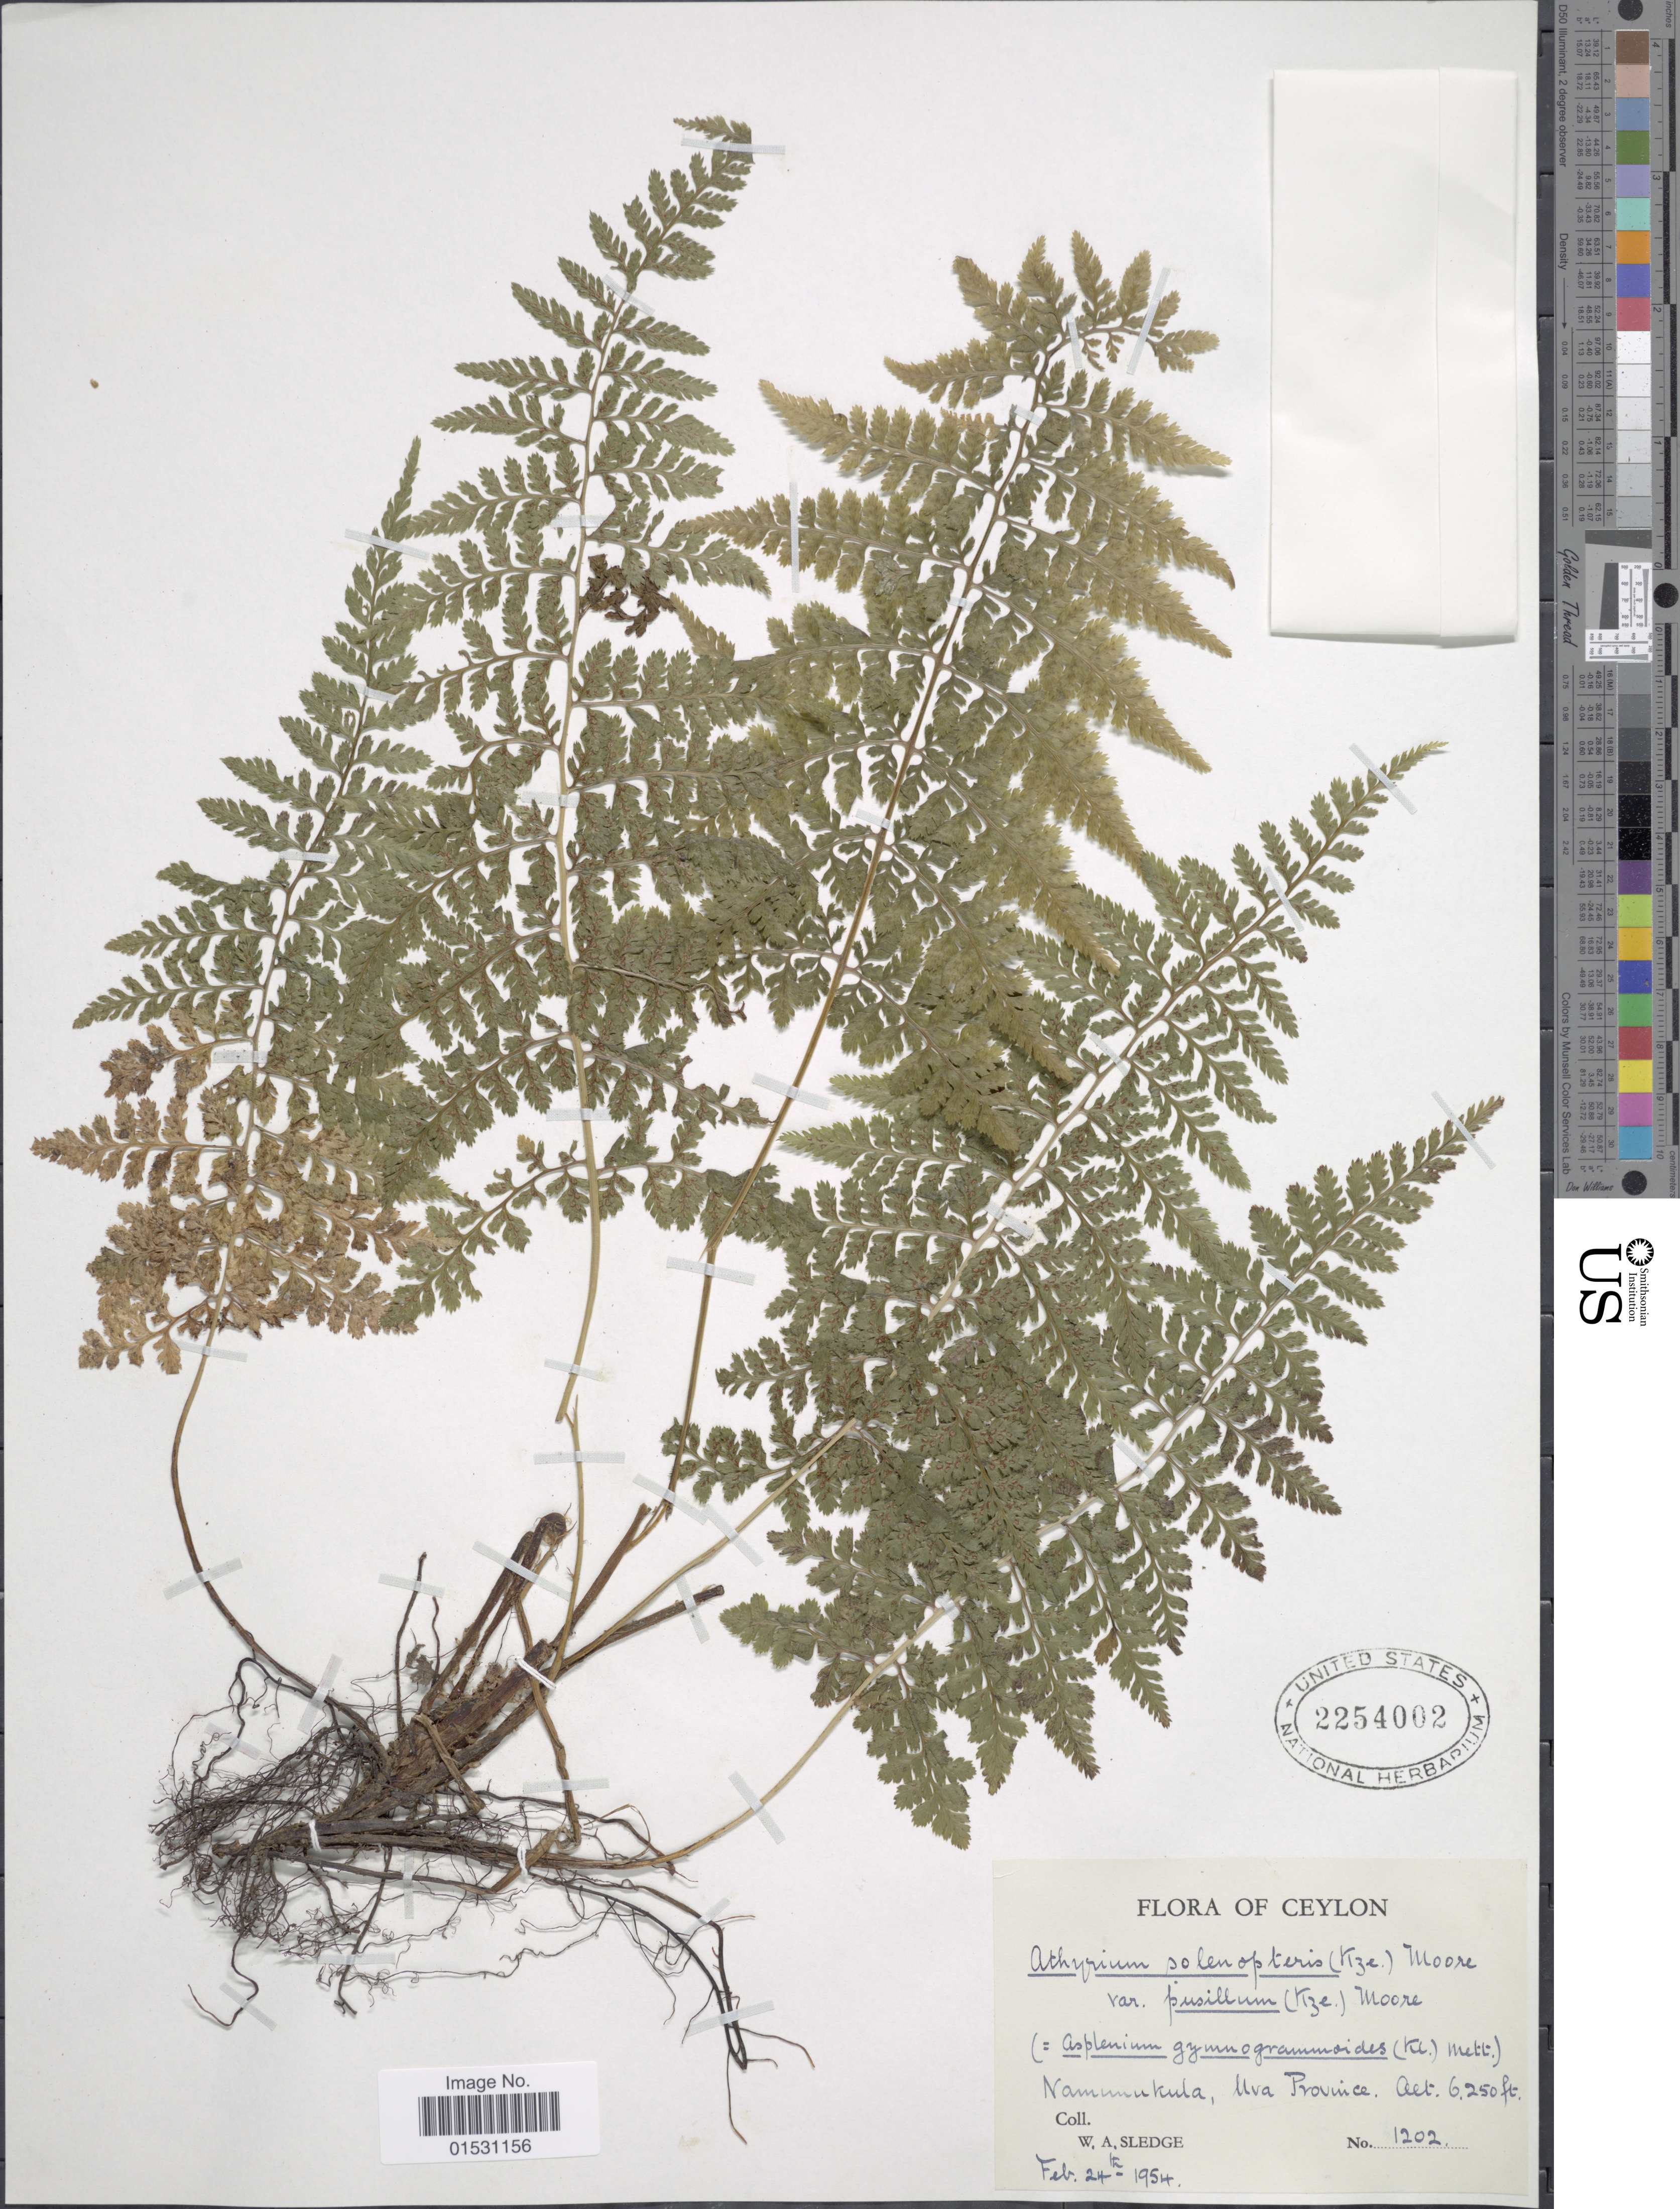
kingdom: Plantae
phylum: Tracheophyta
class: Polypodiopsida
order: Polypodiales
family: Athyriaceae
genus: Athyrium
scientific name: Athyrium solenopteris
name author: (Kunze) T. Moore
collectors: W. A. Sledge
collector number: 1202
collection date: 1954-02-24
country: Sri Lanka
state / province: Uva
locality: Ceylon. Namunukuta, Uva Province.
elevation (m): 1905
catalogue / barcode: US 2254002